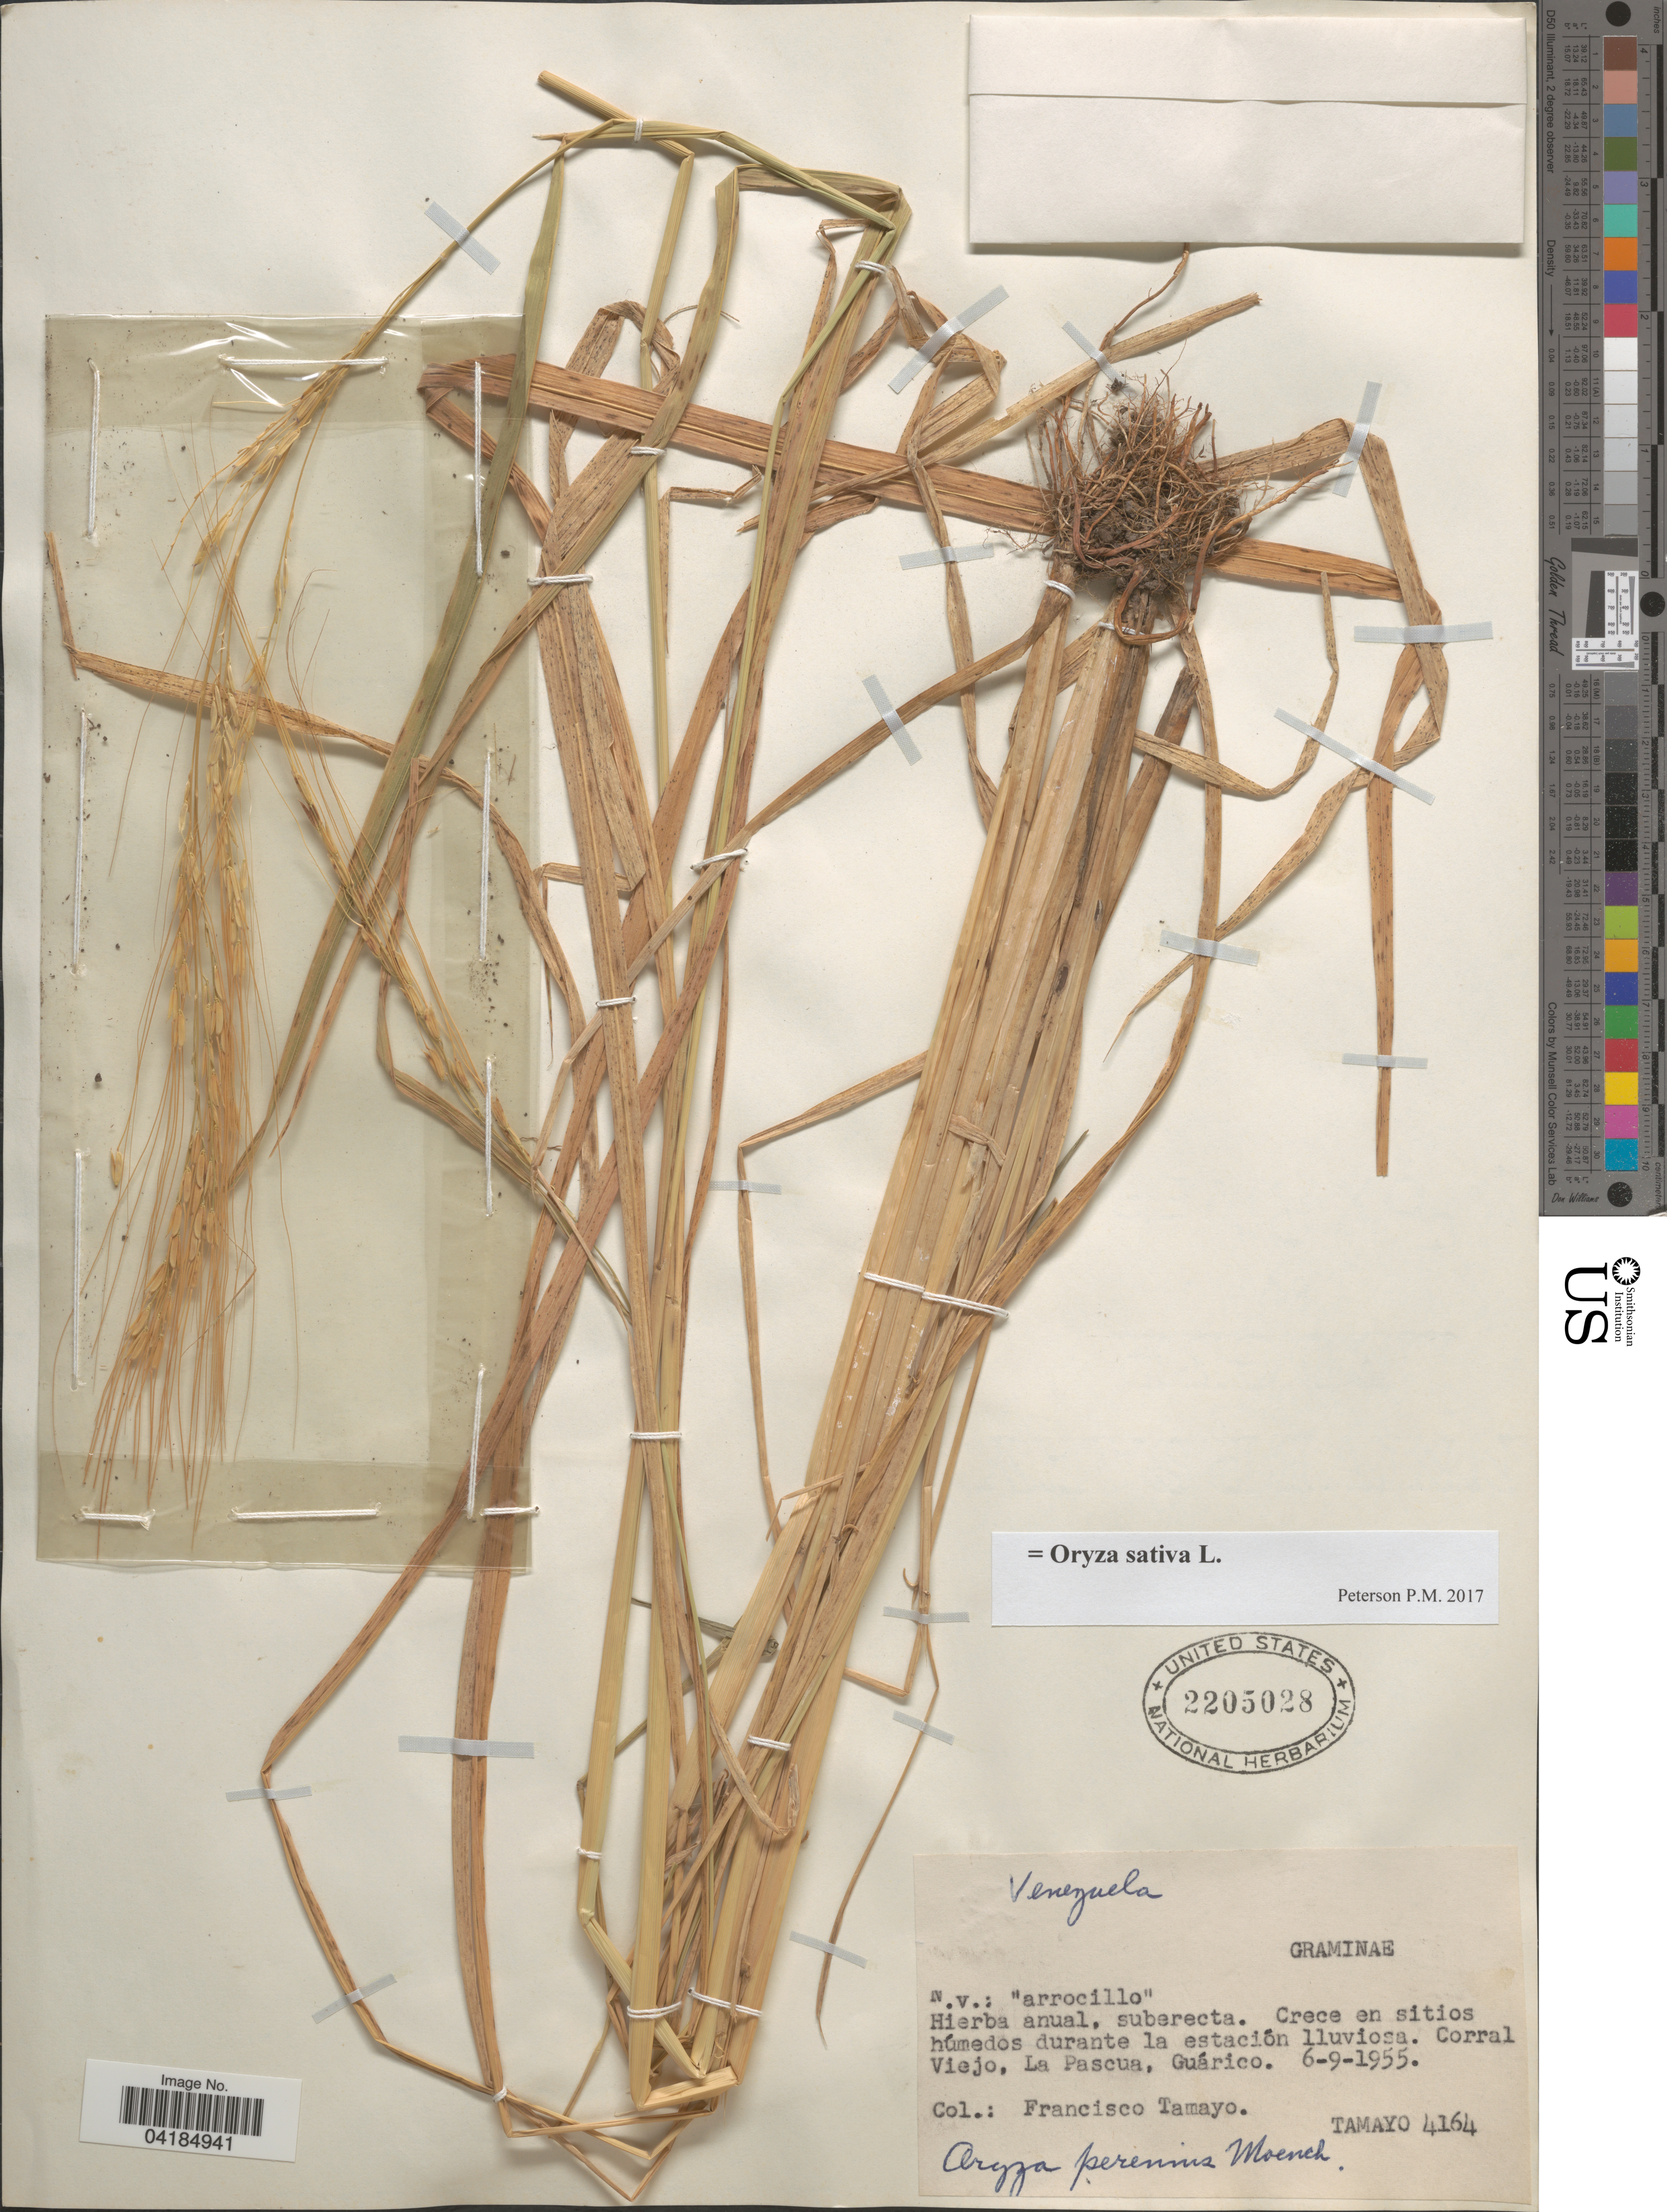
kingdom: Plantae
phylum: Tracheophyta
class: Liliopsida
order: Poales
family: Poaceae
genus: Oryza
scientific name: Oryza sativa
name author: L.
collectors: F. Tamayo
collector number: Tamayo4164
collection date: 1955-09-06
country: Venezuela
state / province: Guarico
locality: Corral Viejo, La Pascua.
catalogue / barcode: US 2205028